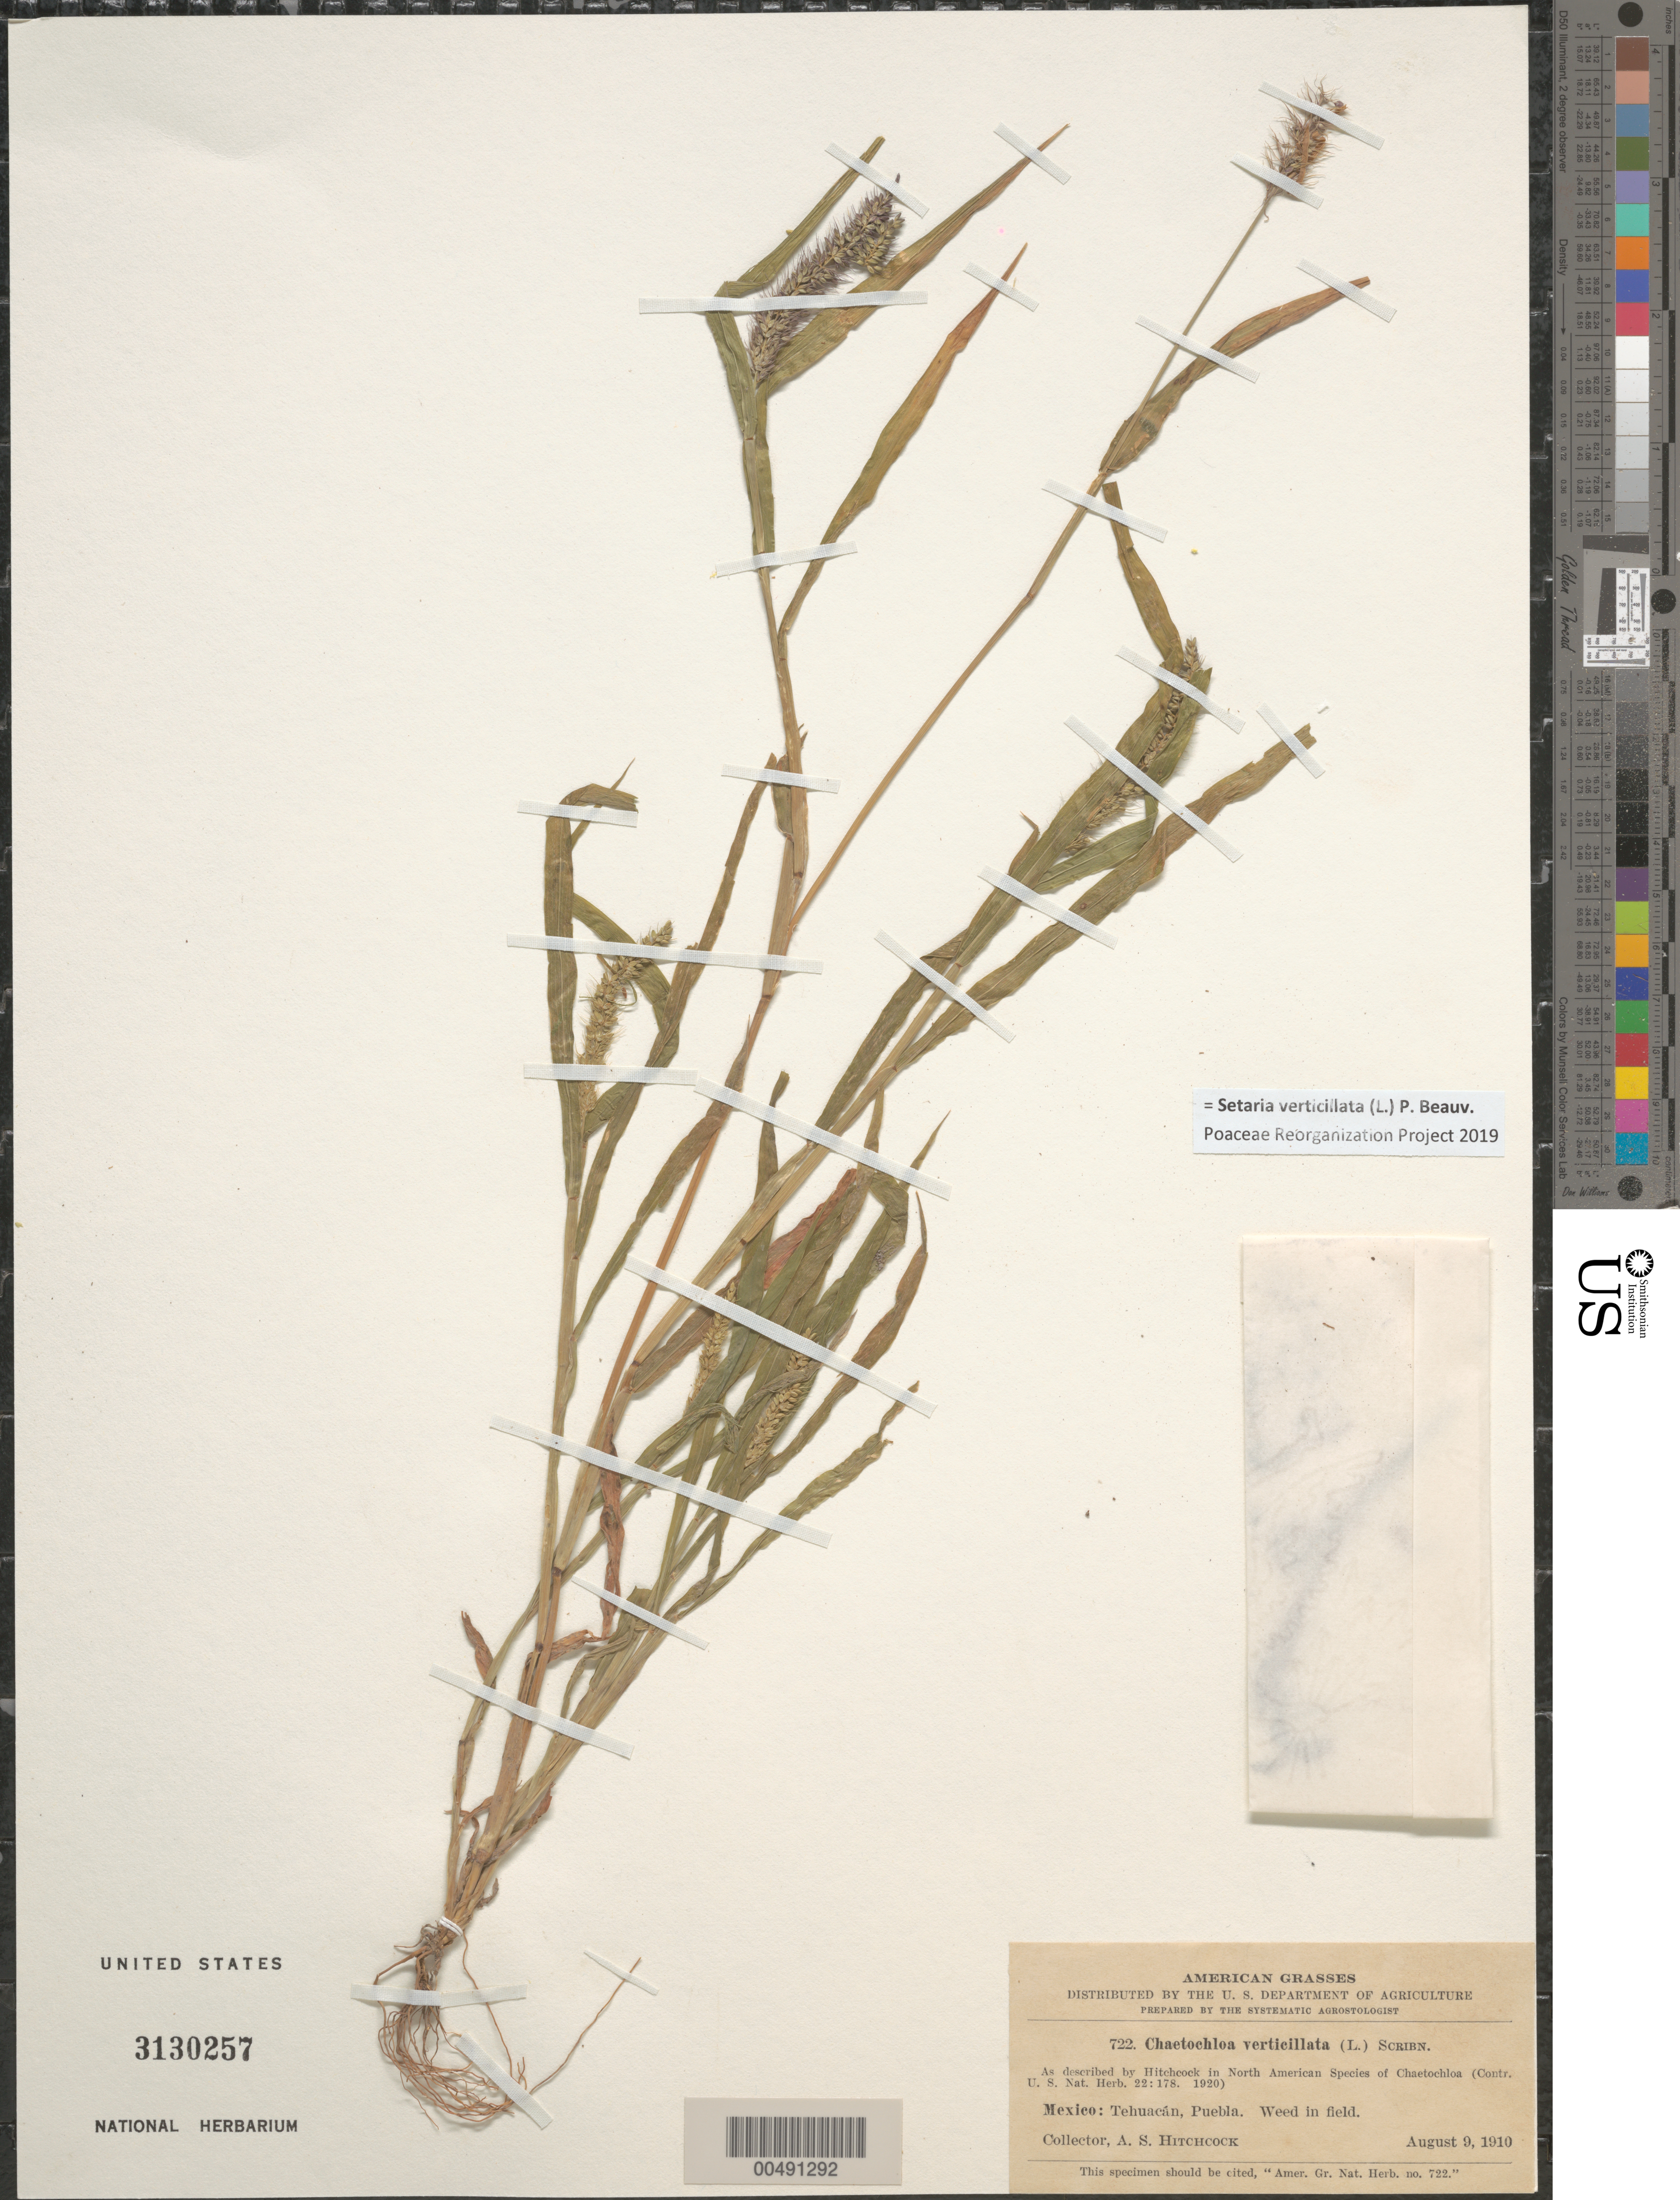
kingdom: Plantae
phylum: Tracheophyta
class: Liliopsida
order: Poales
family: Poaceae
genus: Setaria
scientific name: Setaria verticillata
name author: (L.) P. Beauv.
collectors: A. S. Hitchcock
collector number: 722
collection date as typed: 9 Aug 1910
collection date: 1910-08-09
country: Mexico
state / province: Puebla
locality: Tehuacán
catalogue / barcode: US 3130257